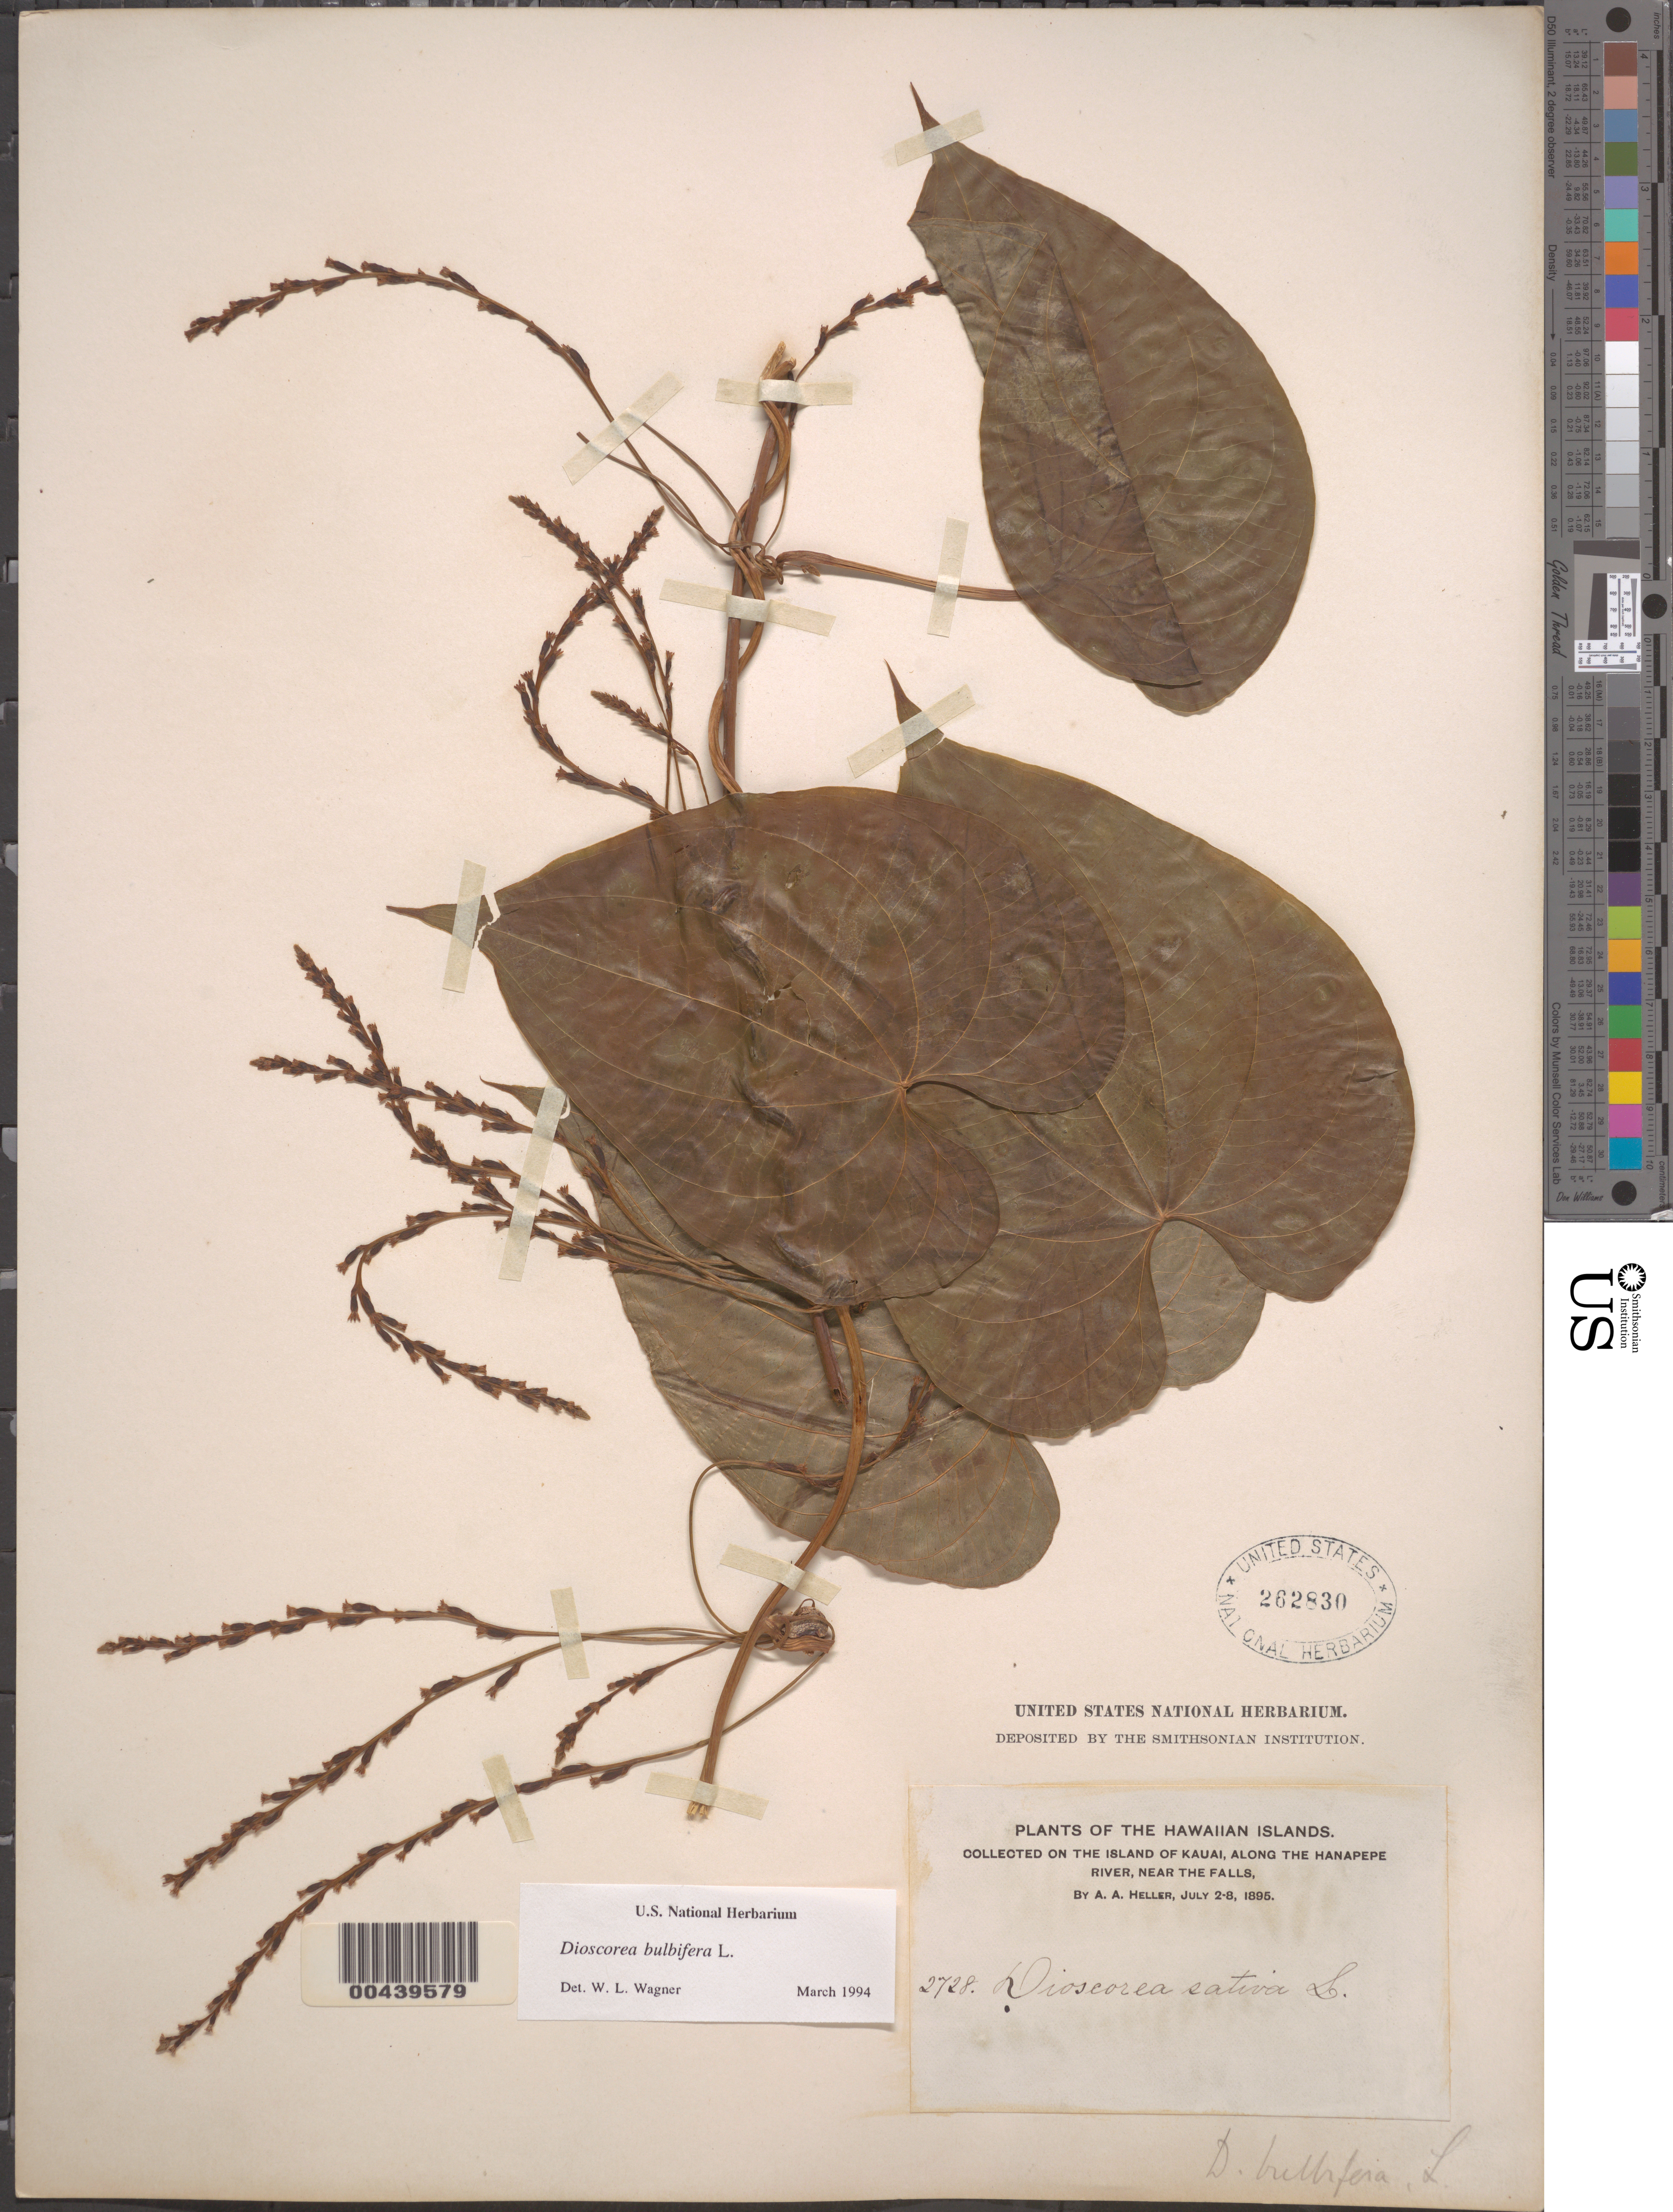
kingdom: Plantae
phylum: Tracheophyta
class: Liliopsida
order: Dioscoreales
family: Dioscoreaceae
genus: Dioscorea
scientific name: Dioscorea bulbifera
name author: L.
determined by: Wagner, W. L., (BOT), Smithsonian Institution - National Museum of Natural History (UNITED STATES)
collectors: A. A. Heller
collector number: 2728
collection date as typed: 2 Jul 1895 to 8 Jul 1895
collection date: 1895-07-02/1895-07-08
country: United States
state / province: Hawaii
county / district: Kauai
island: Kaua'i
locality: Along the Hanapape River, near the falls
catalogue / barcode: US 262830